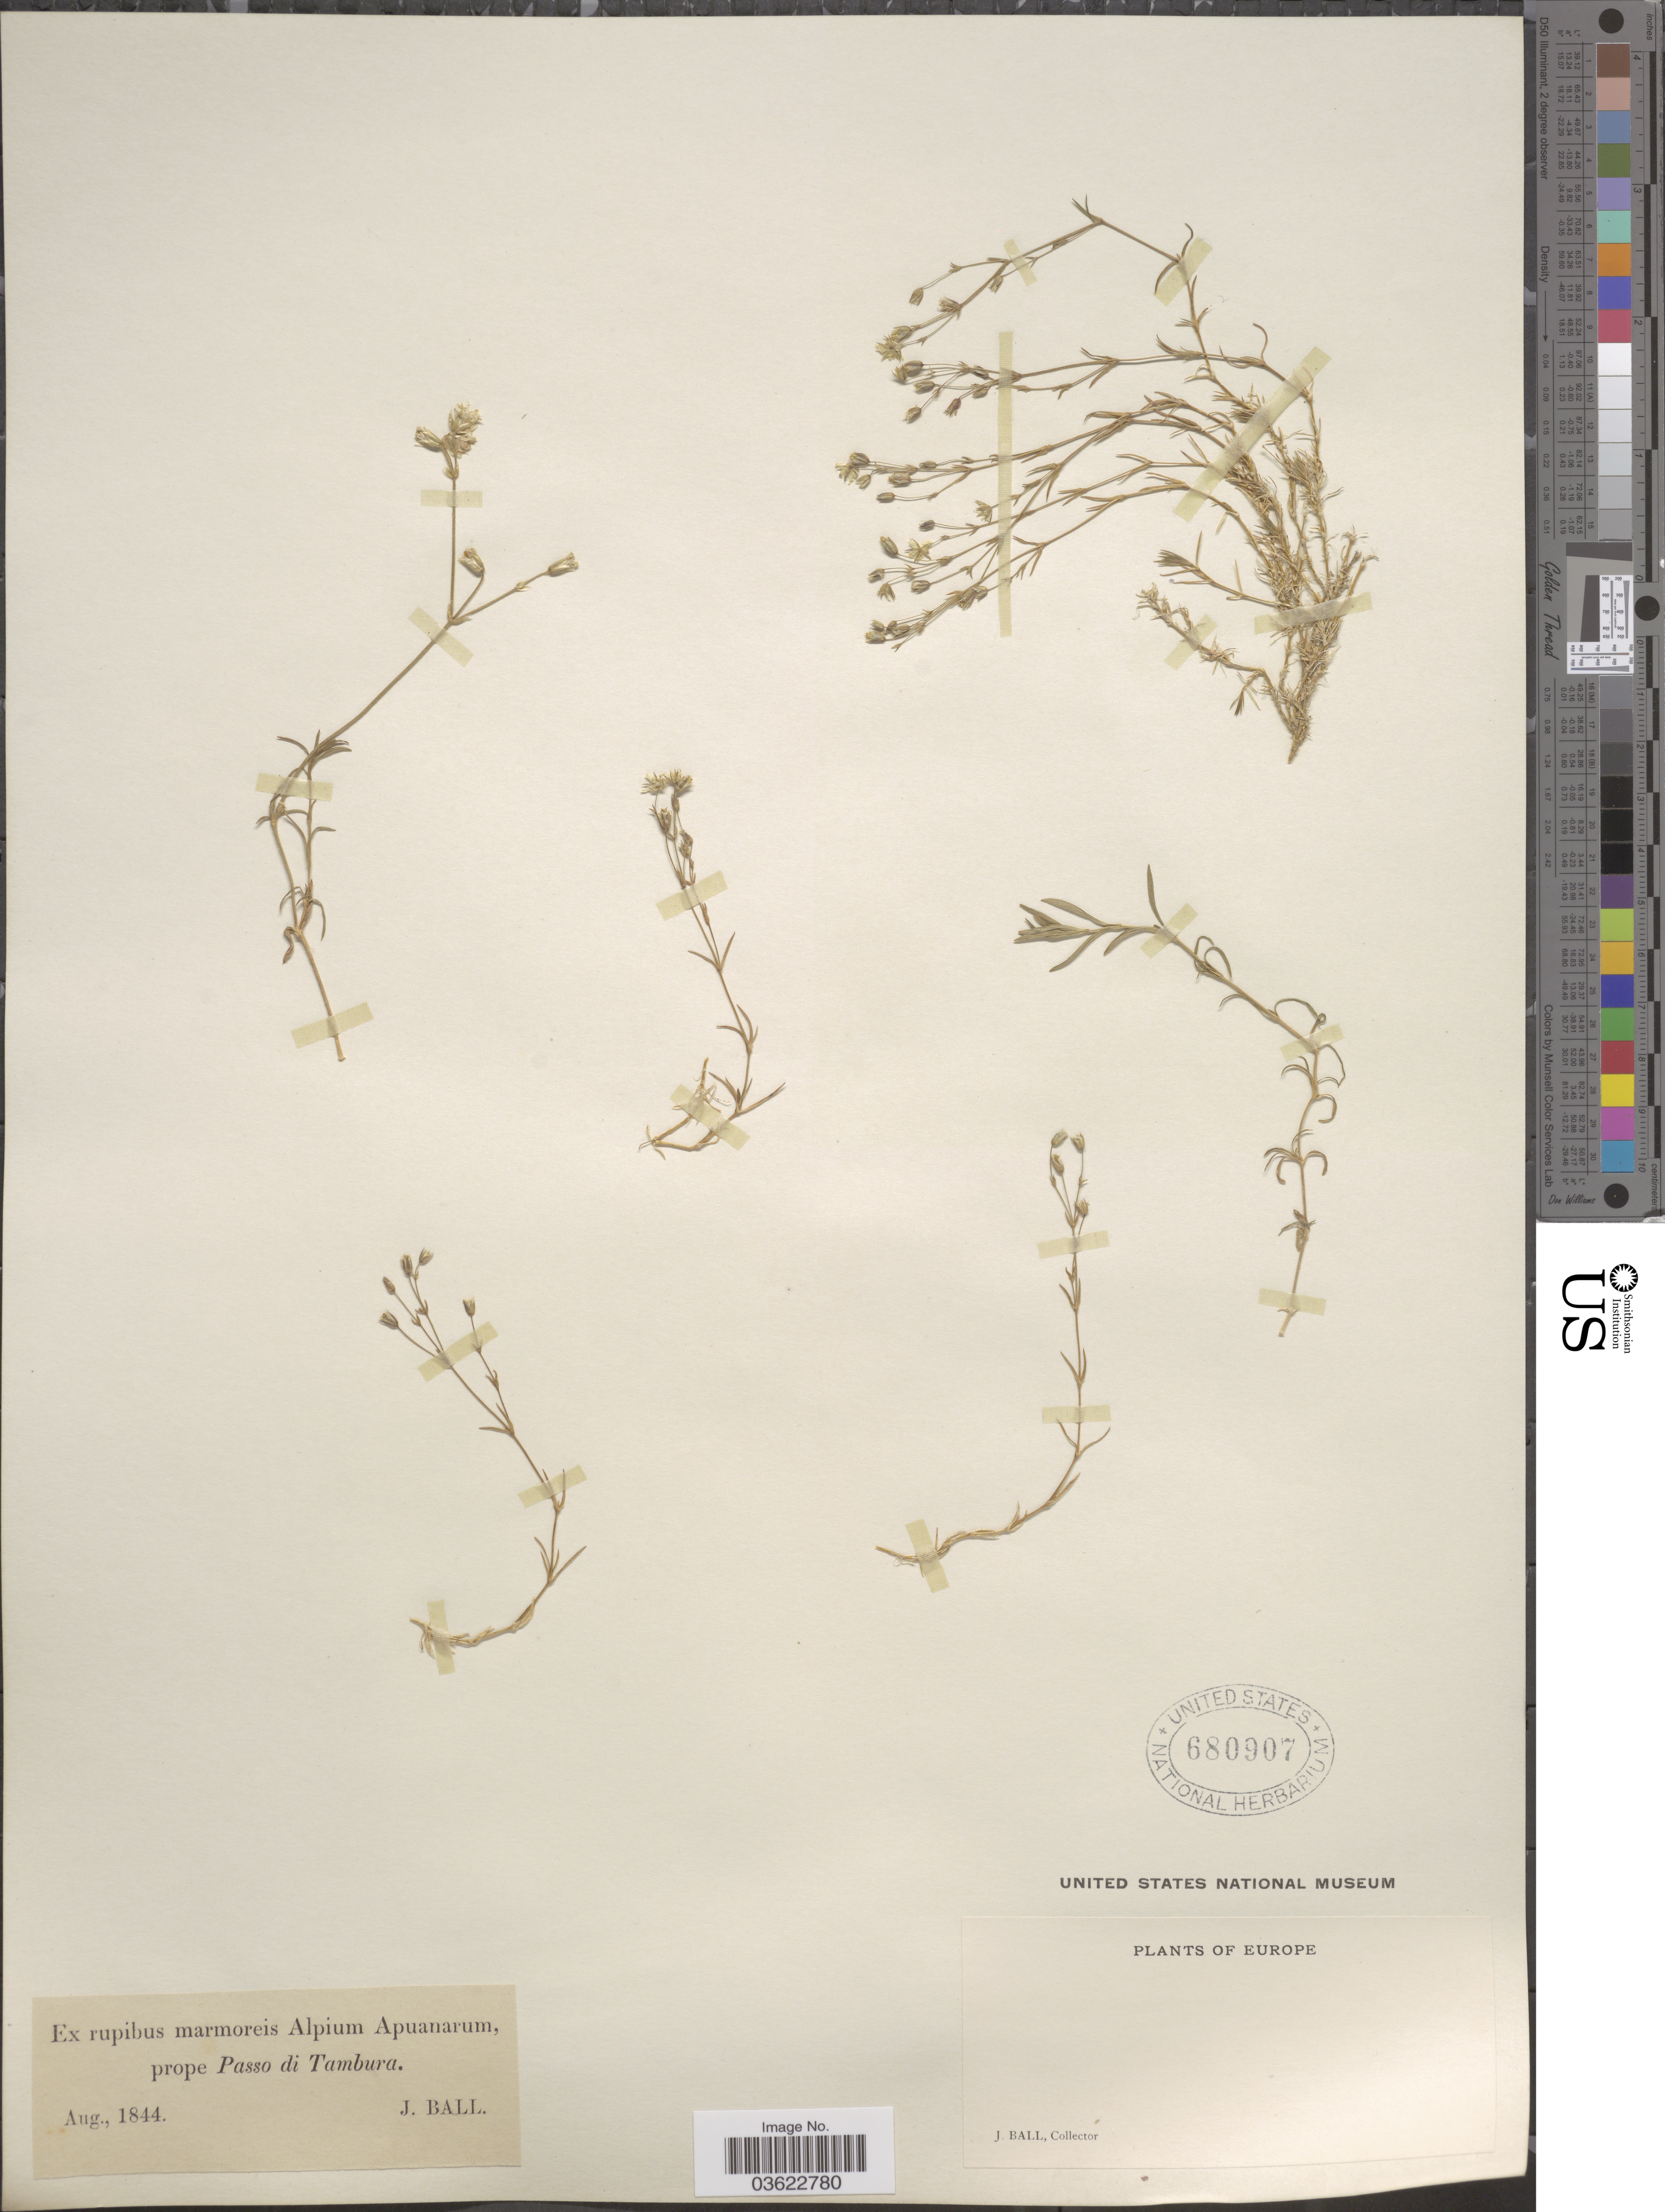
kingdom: Plantae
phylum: Tracheophyta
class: Magnoliopsida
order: Caryophyllales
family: Caryophyllaceae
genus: Arenaria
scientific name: Arenaria sp.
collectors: J. Ball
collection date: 1844-08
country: Italy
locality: Ex rupibus marmoreis Alpium Apuanarum, prope Passo di Tambura. Europe.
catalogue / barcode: US 680907